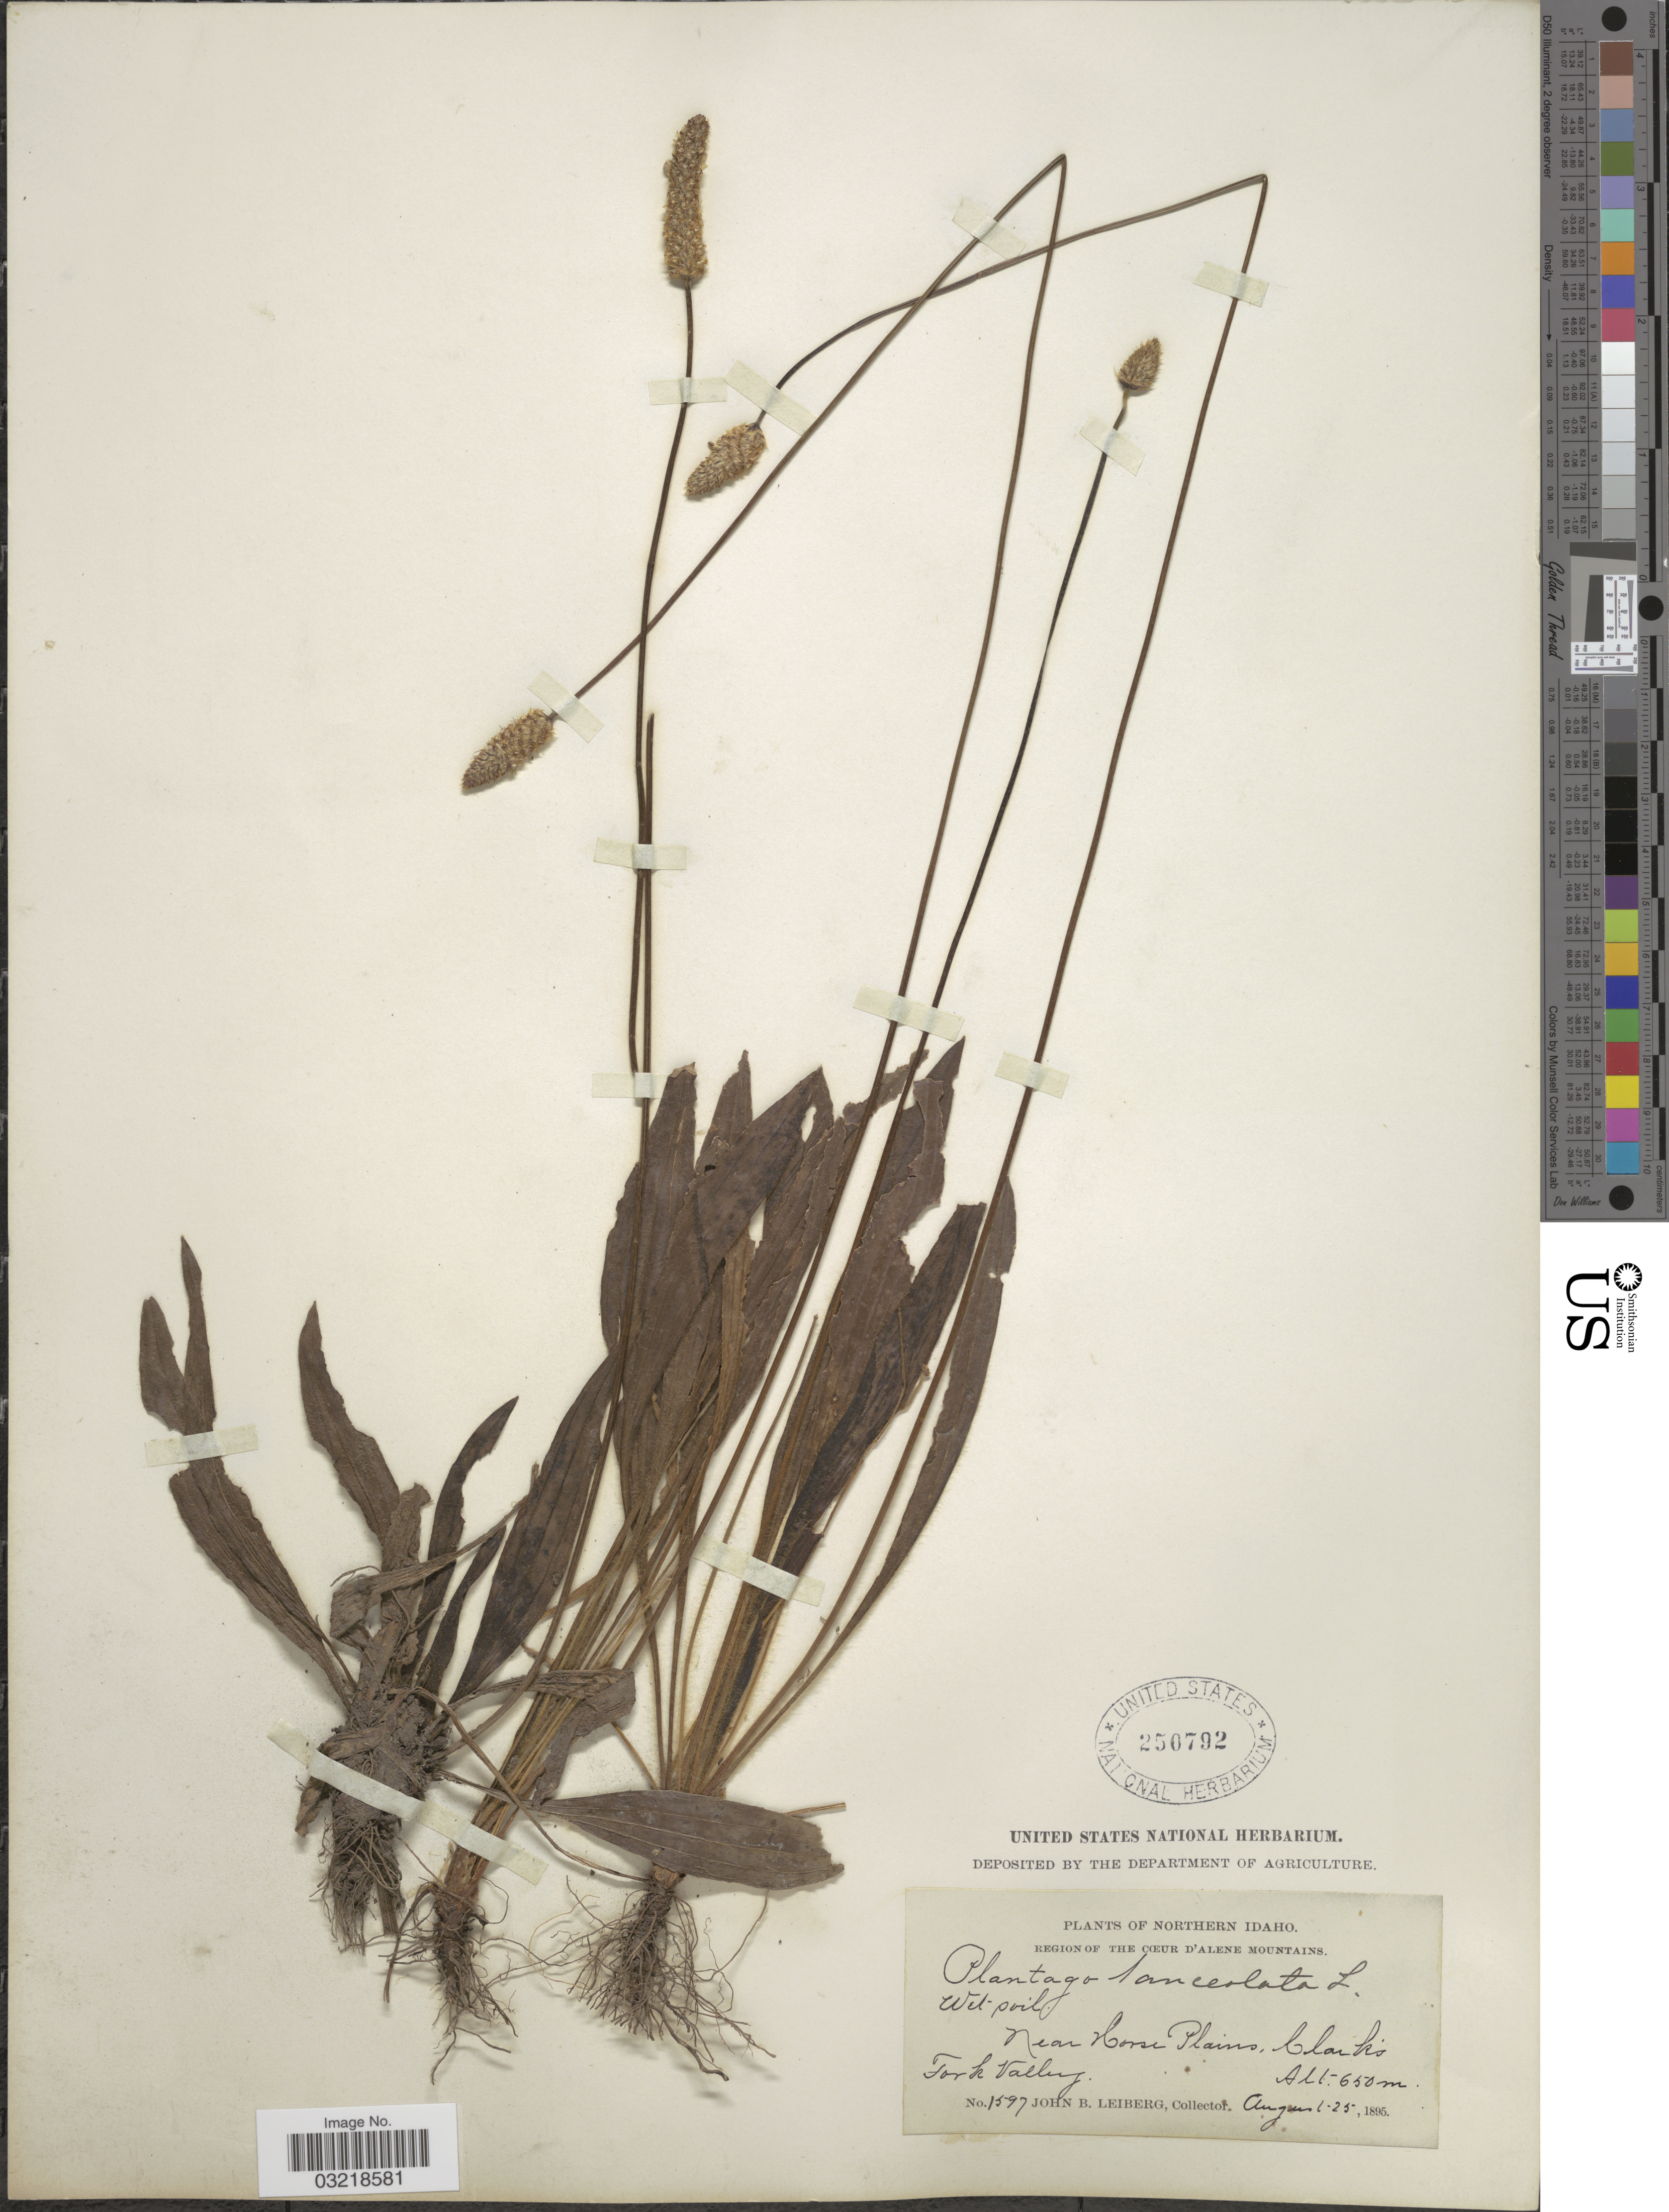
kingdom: Plantae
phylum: Tracheophyta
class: Magnoliopsida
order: Lamiales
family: Plantaginaceae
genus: Plantago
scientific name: Plantago lanceolata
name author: L.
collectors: J. B. Leiberg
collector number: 1597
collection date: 1895-08-25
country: United States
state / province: Idaho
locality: Northern Idaho. Region of the Coeur d'Alene Mountains. Near Horse Plains, Clark's Fork Valley.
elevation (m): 650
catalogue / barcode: US 250792